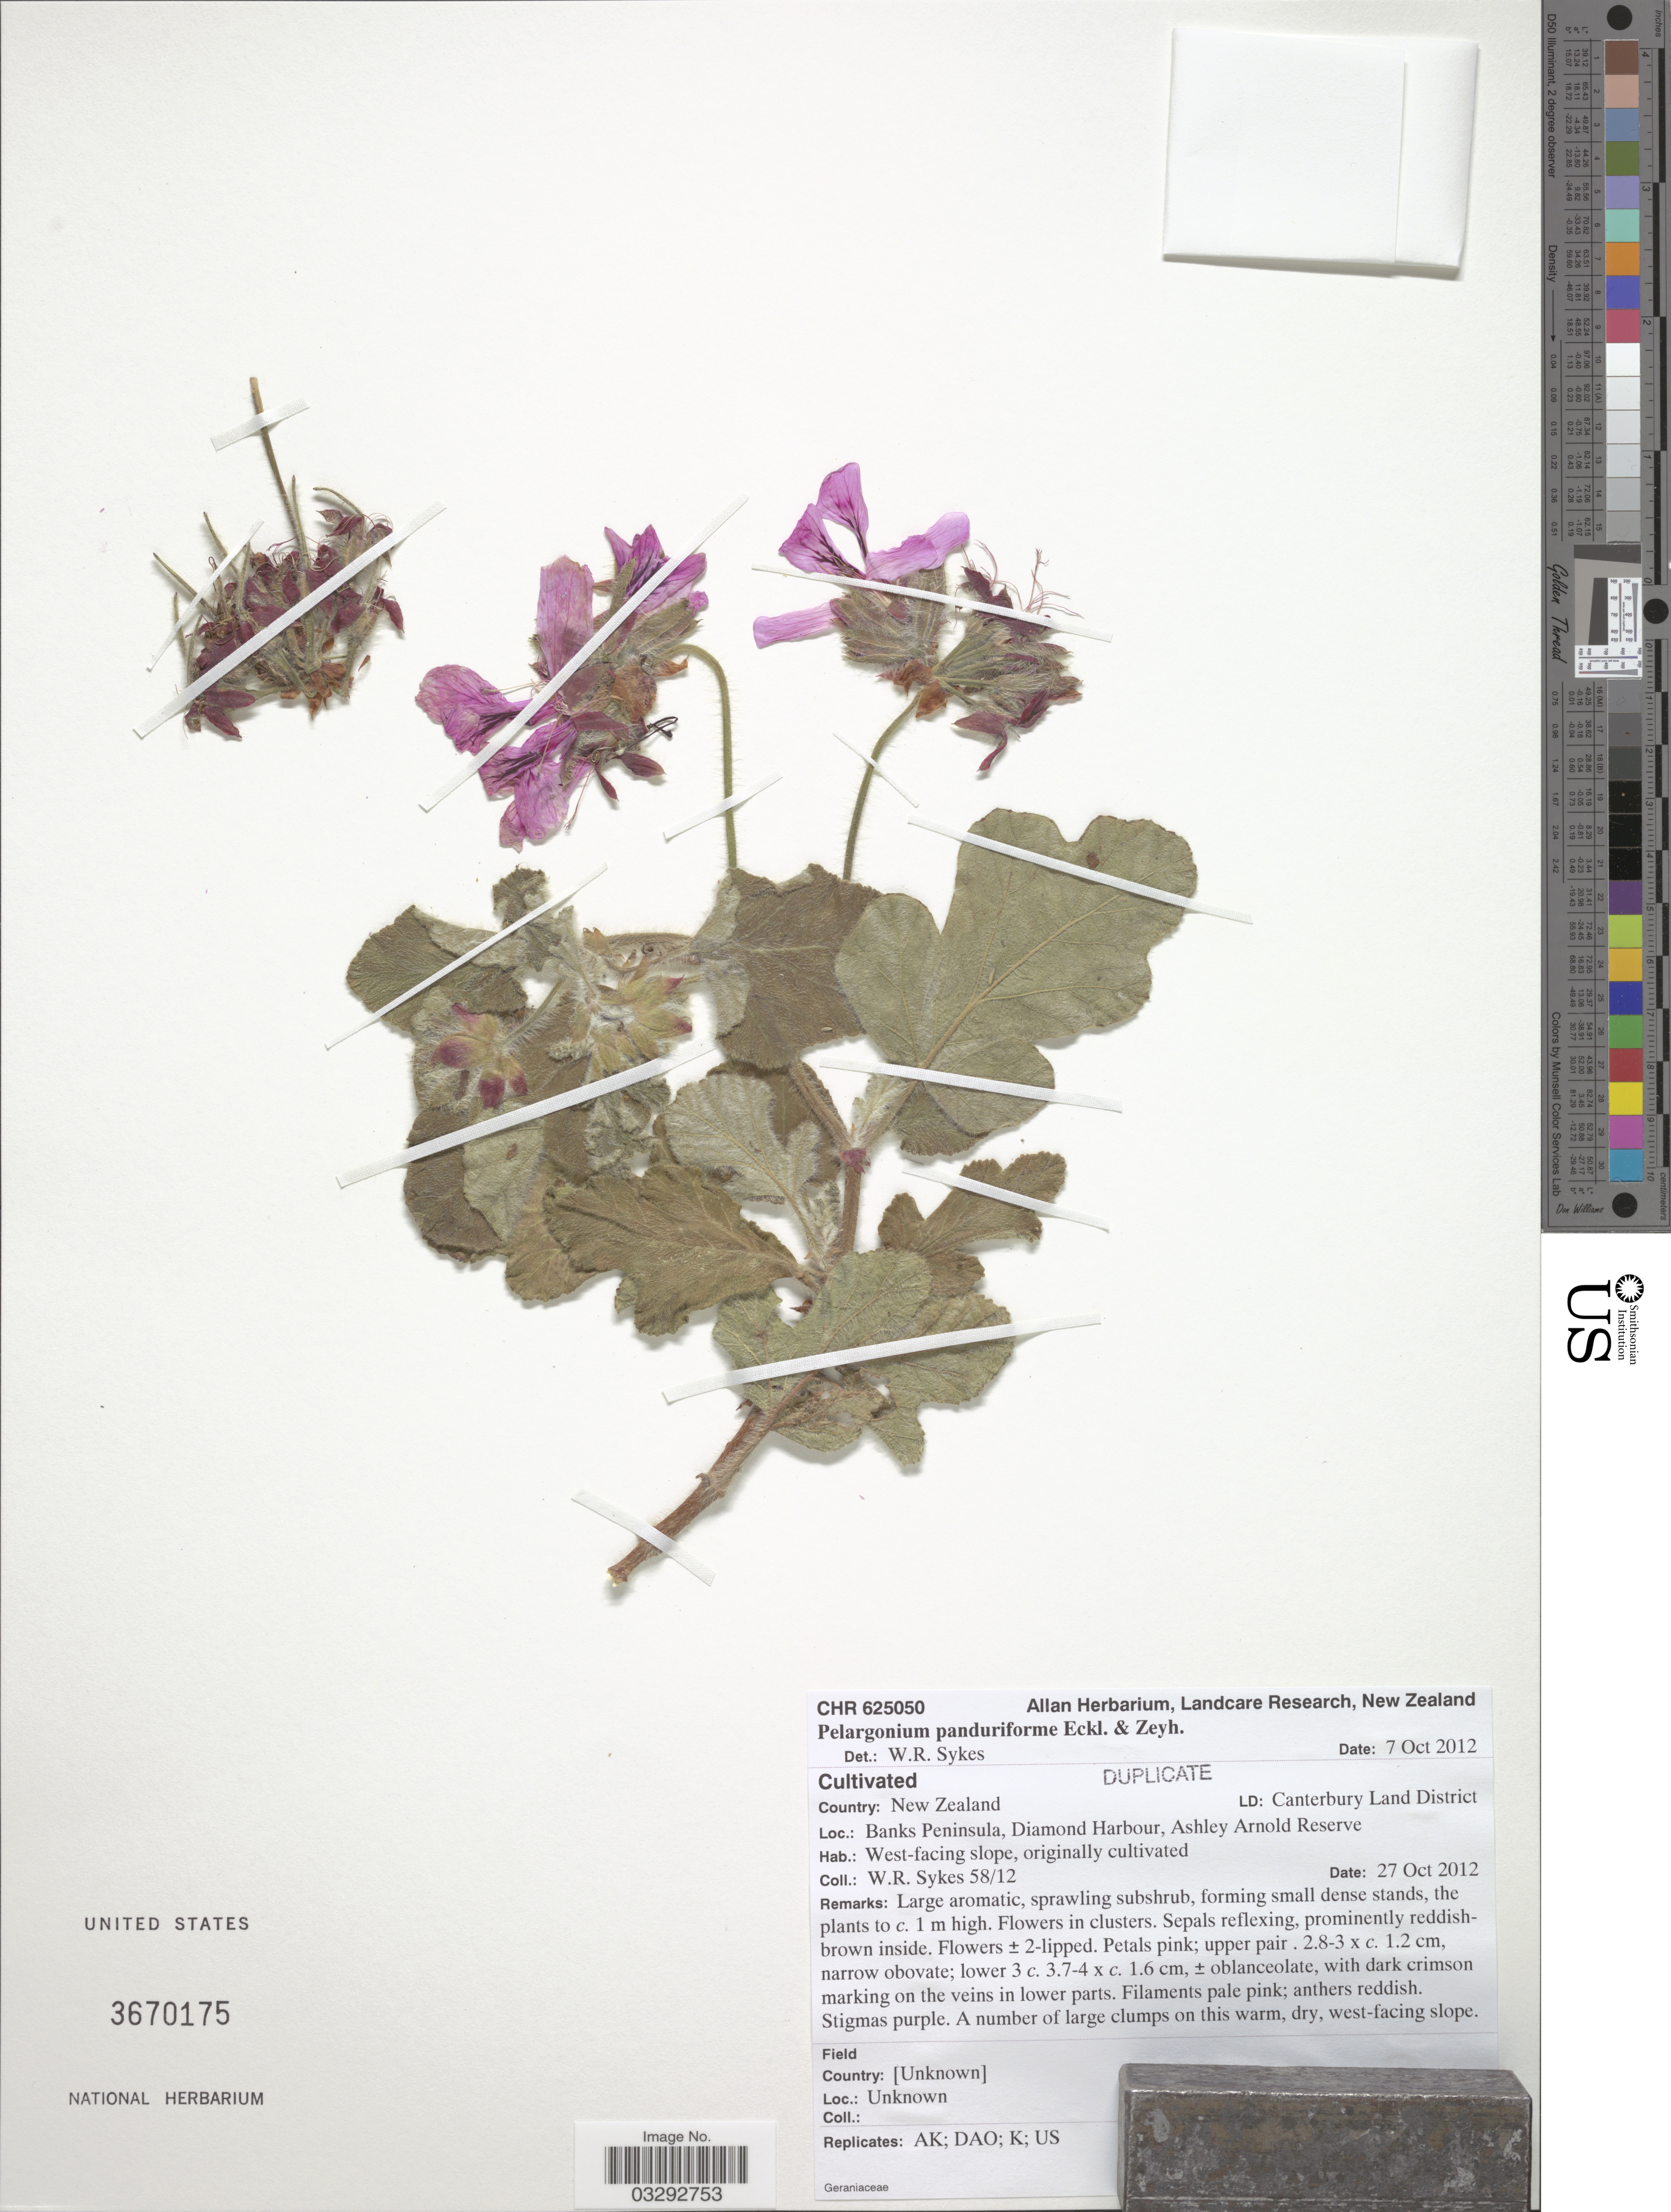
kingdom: Plantae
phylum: Tracheophyta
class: Magnoliopsida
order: Geraniales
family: Geraniaceae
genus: Pelargonium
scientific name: Pelargonium panduriforme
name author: Eckl. & Zeyh.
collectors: W. R. Sykes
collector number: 58/12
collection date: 2012-10-27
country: New Zealand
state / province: Canterbury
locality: Banks Peninsula, Diamond Harbour, Ashley Arnold Reserve. LD: Canterbury Land District.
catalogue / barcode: US 3670175